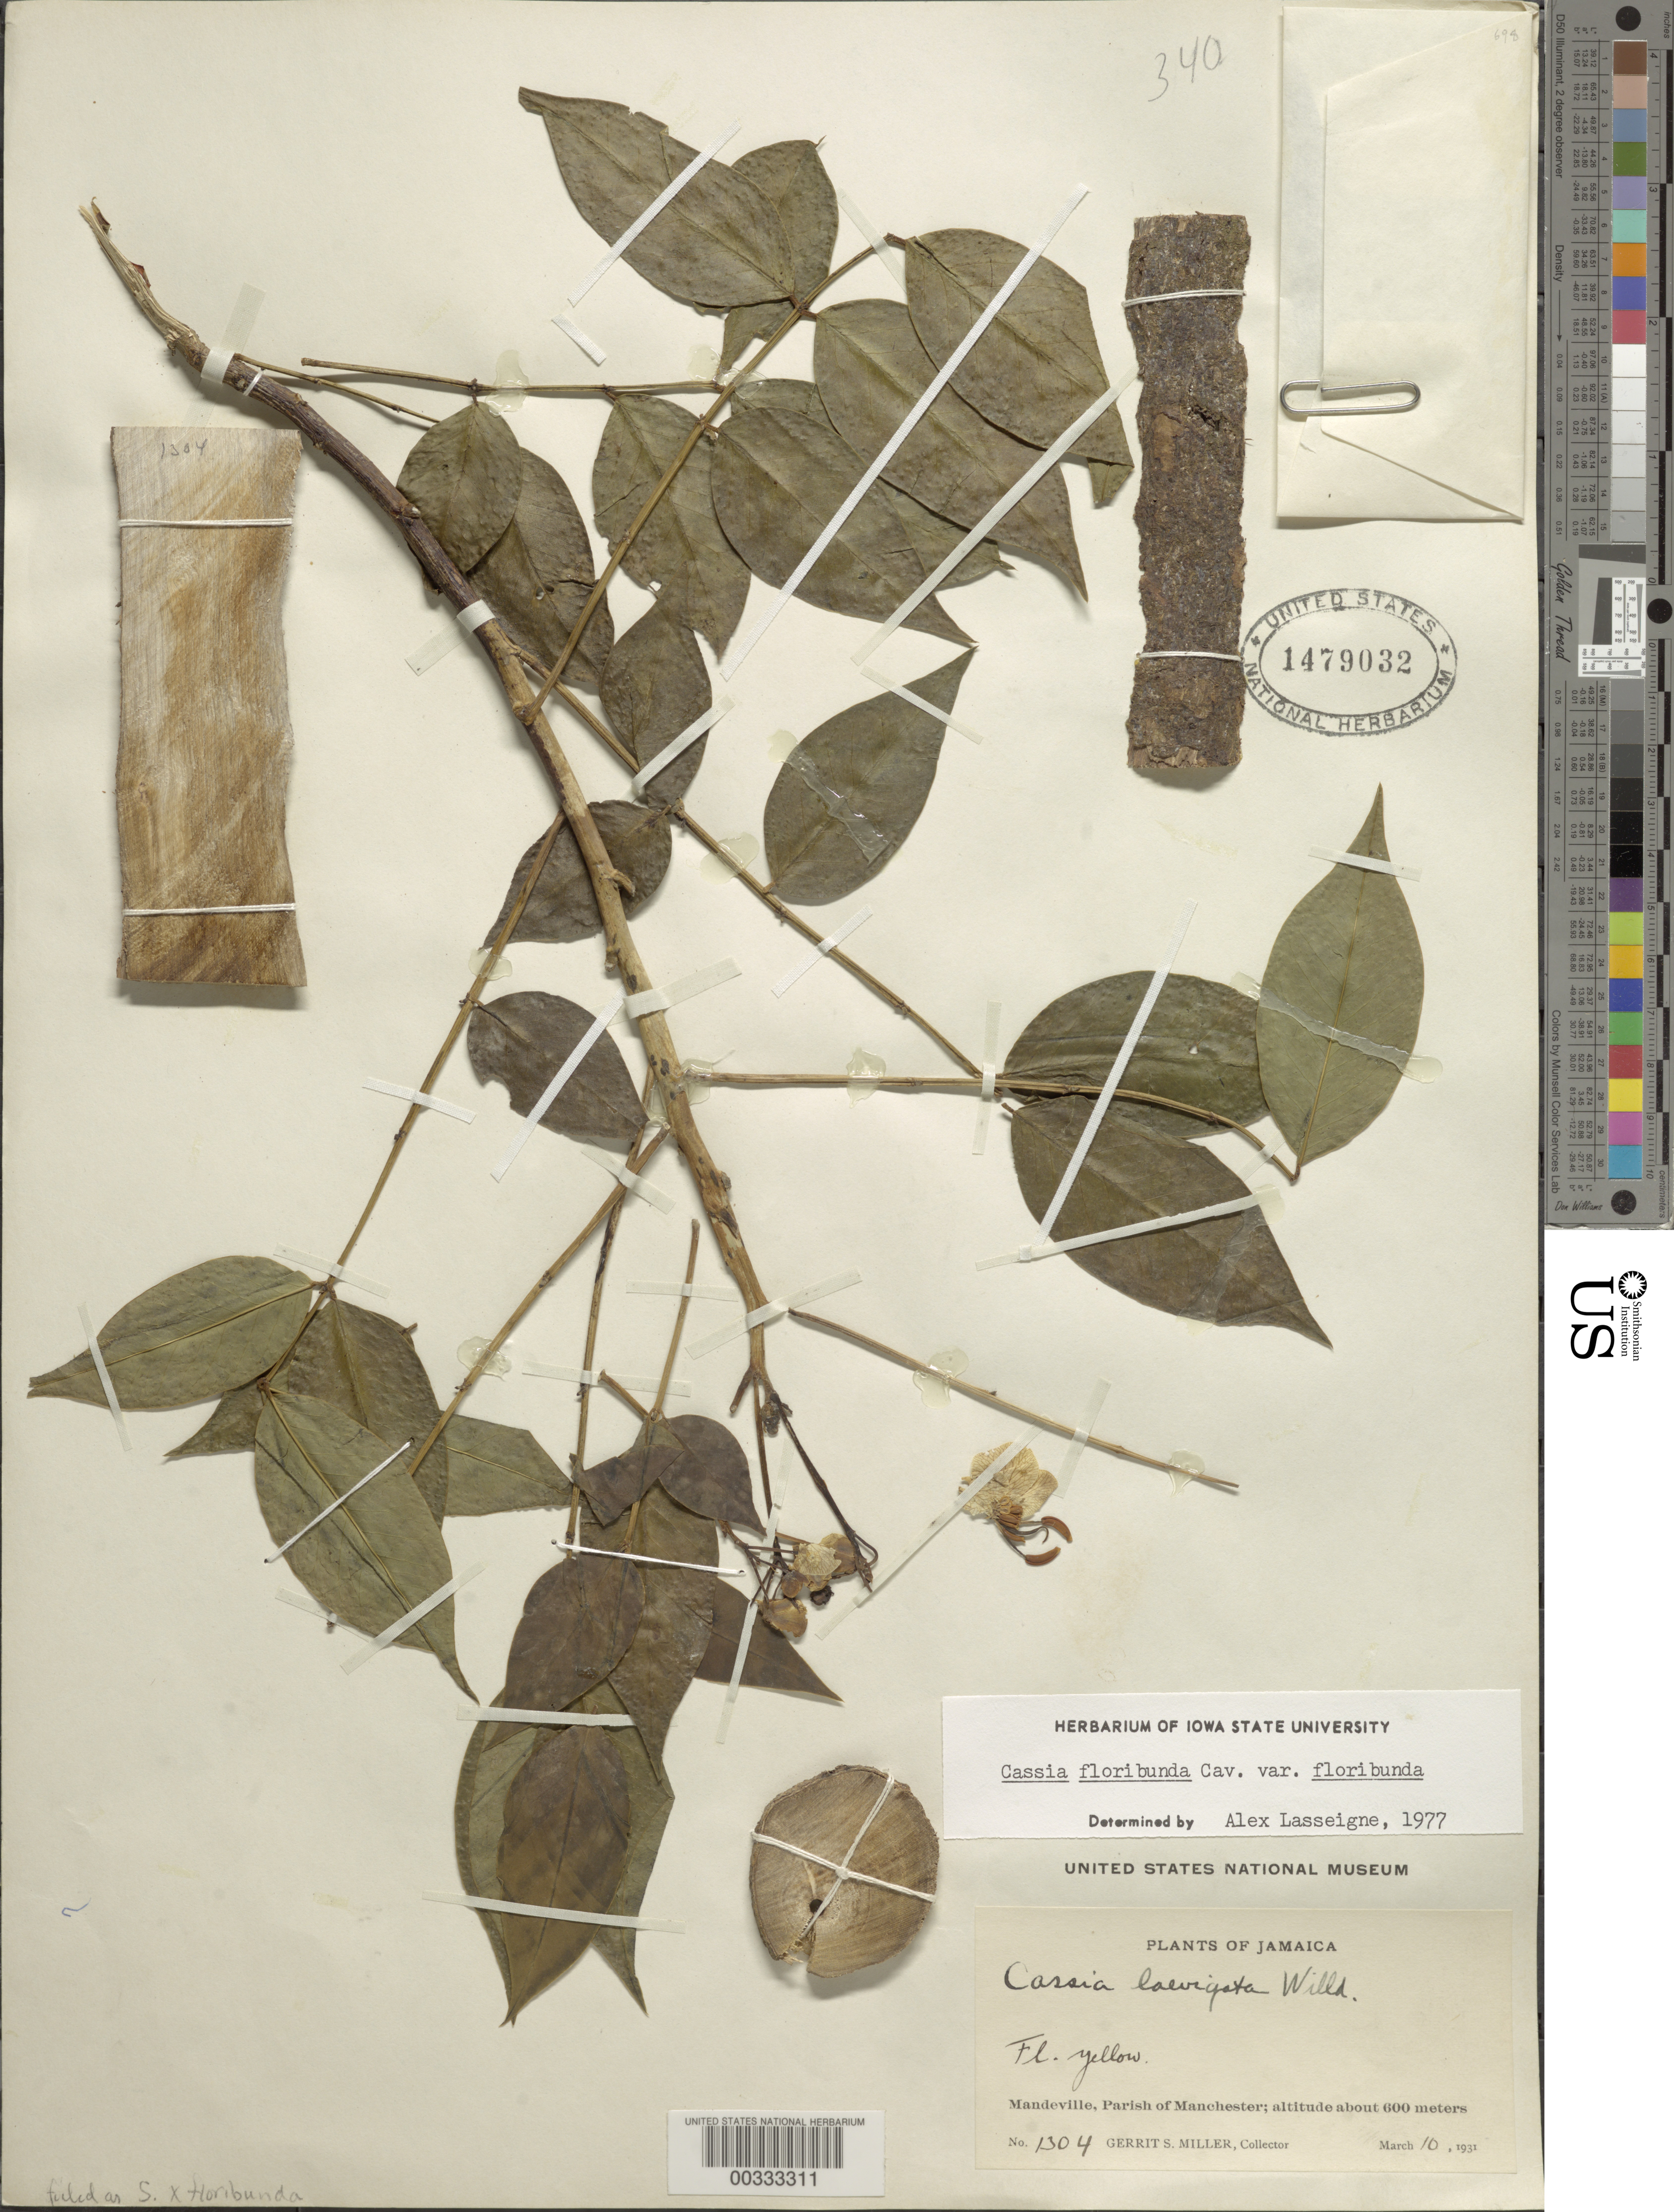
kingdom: Plantae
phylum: Tracheophyta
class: Magnoliopsida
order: Fabales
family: Fabaceae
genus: Senna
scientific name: Senna x floribunda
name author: (Cav.) H.S. Irwin & Barneby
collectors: G. S. Miller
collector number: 1304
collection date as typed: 10 Mar 1931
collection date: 1931-03-10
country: Jamaica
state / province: Manchester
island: Greater Antilles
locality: Mandeville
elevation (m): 600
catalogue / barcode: US 1479032